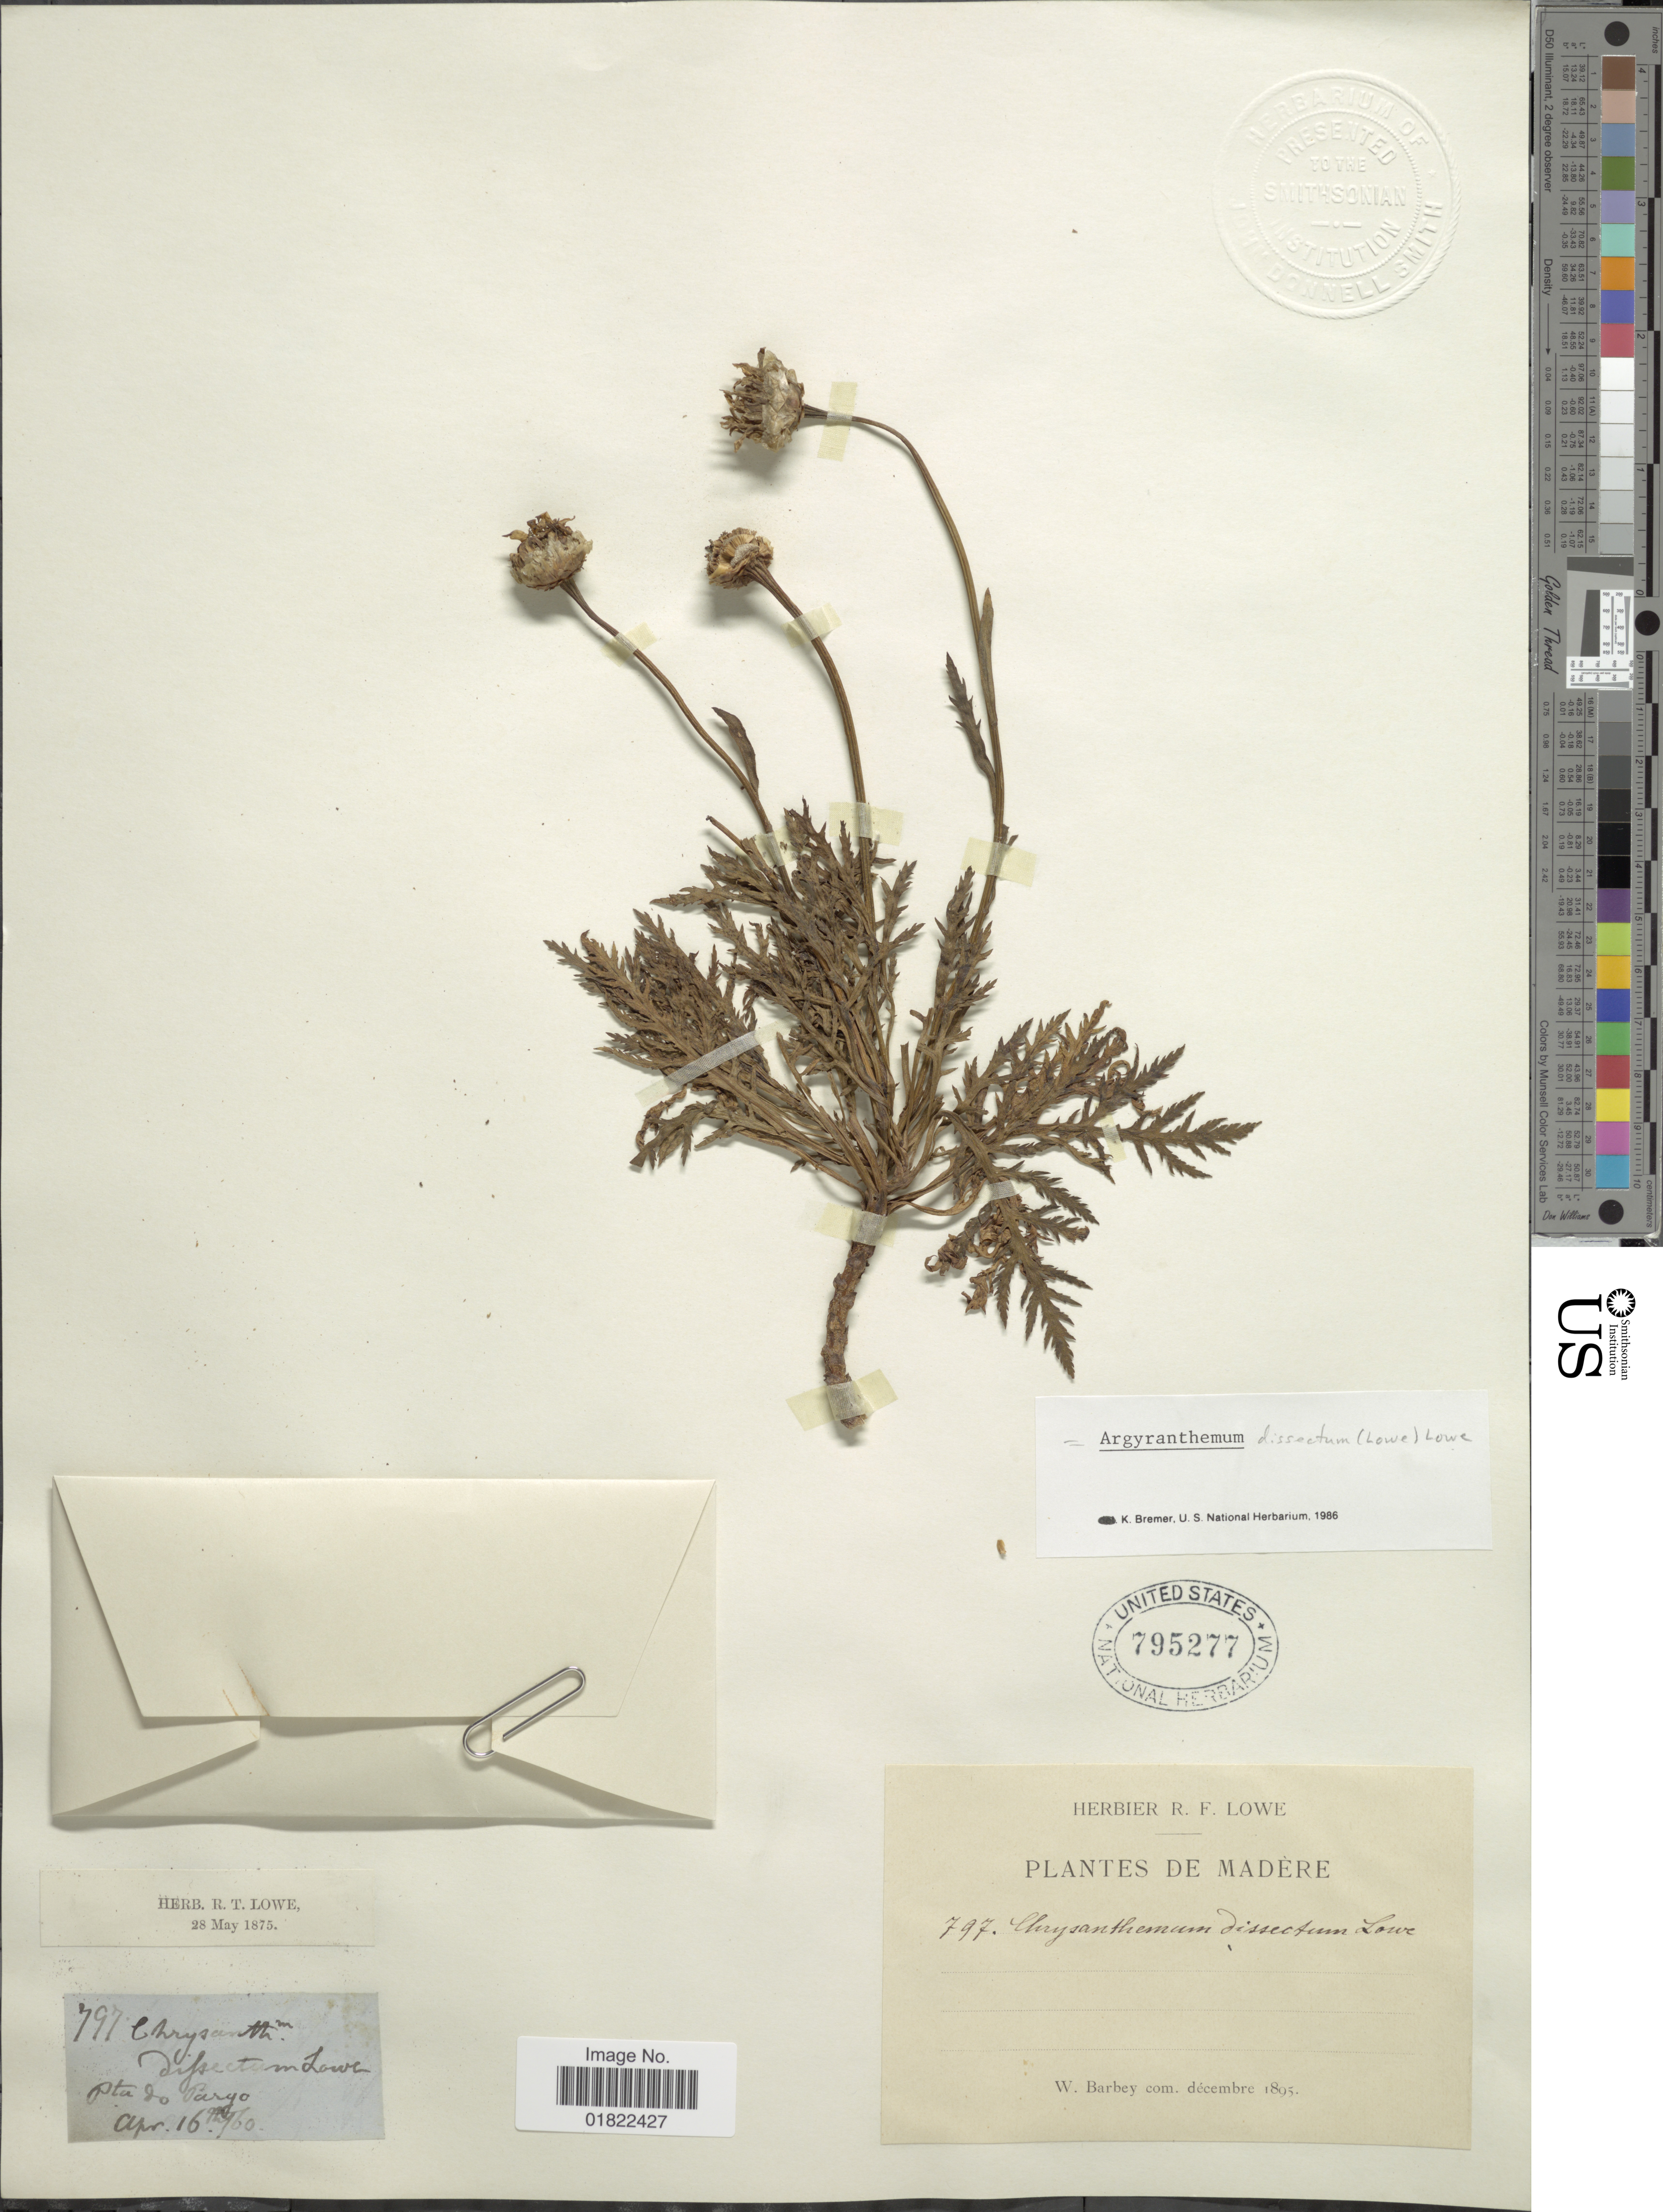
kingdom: Plantae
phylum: Tracheophyta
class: Magnoliopsida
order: Asterales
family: Asteraceae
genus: Argyranthemum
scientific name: Argyranthemum dissectum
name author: (Lowe) Lowe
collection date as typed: Transcribed d/m/y: 16/4/60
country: Portugal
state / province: Madeira (Aut. Reg.)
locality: Ponta de Pargo, Madeira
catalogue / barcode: US 795277-2